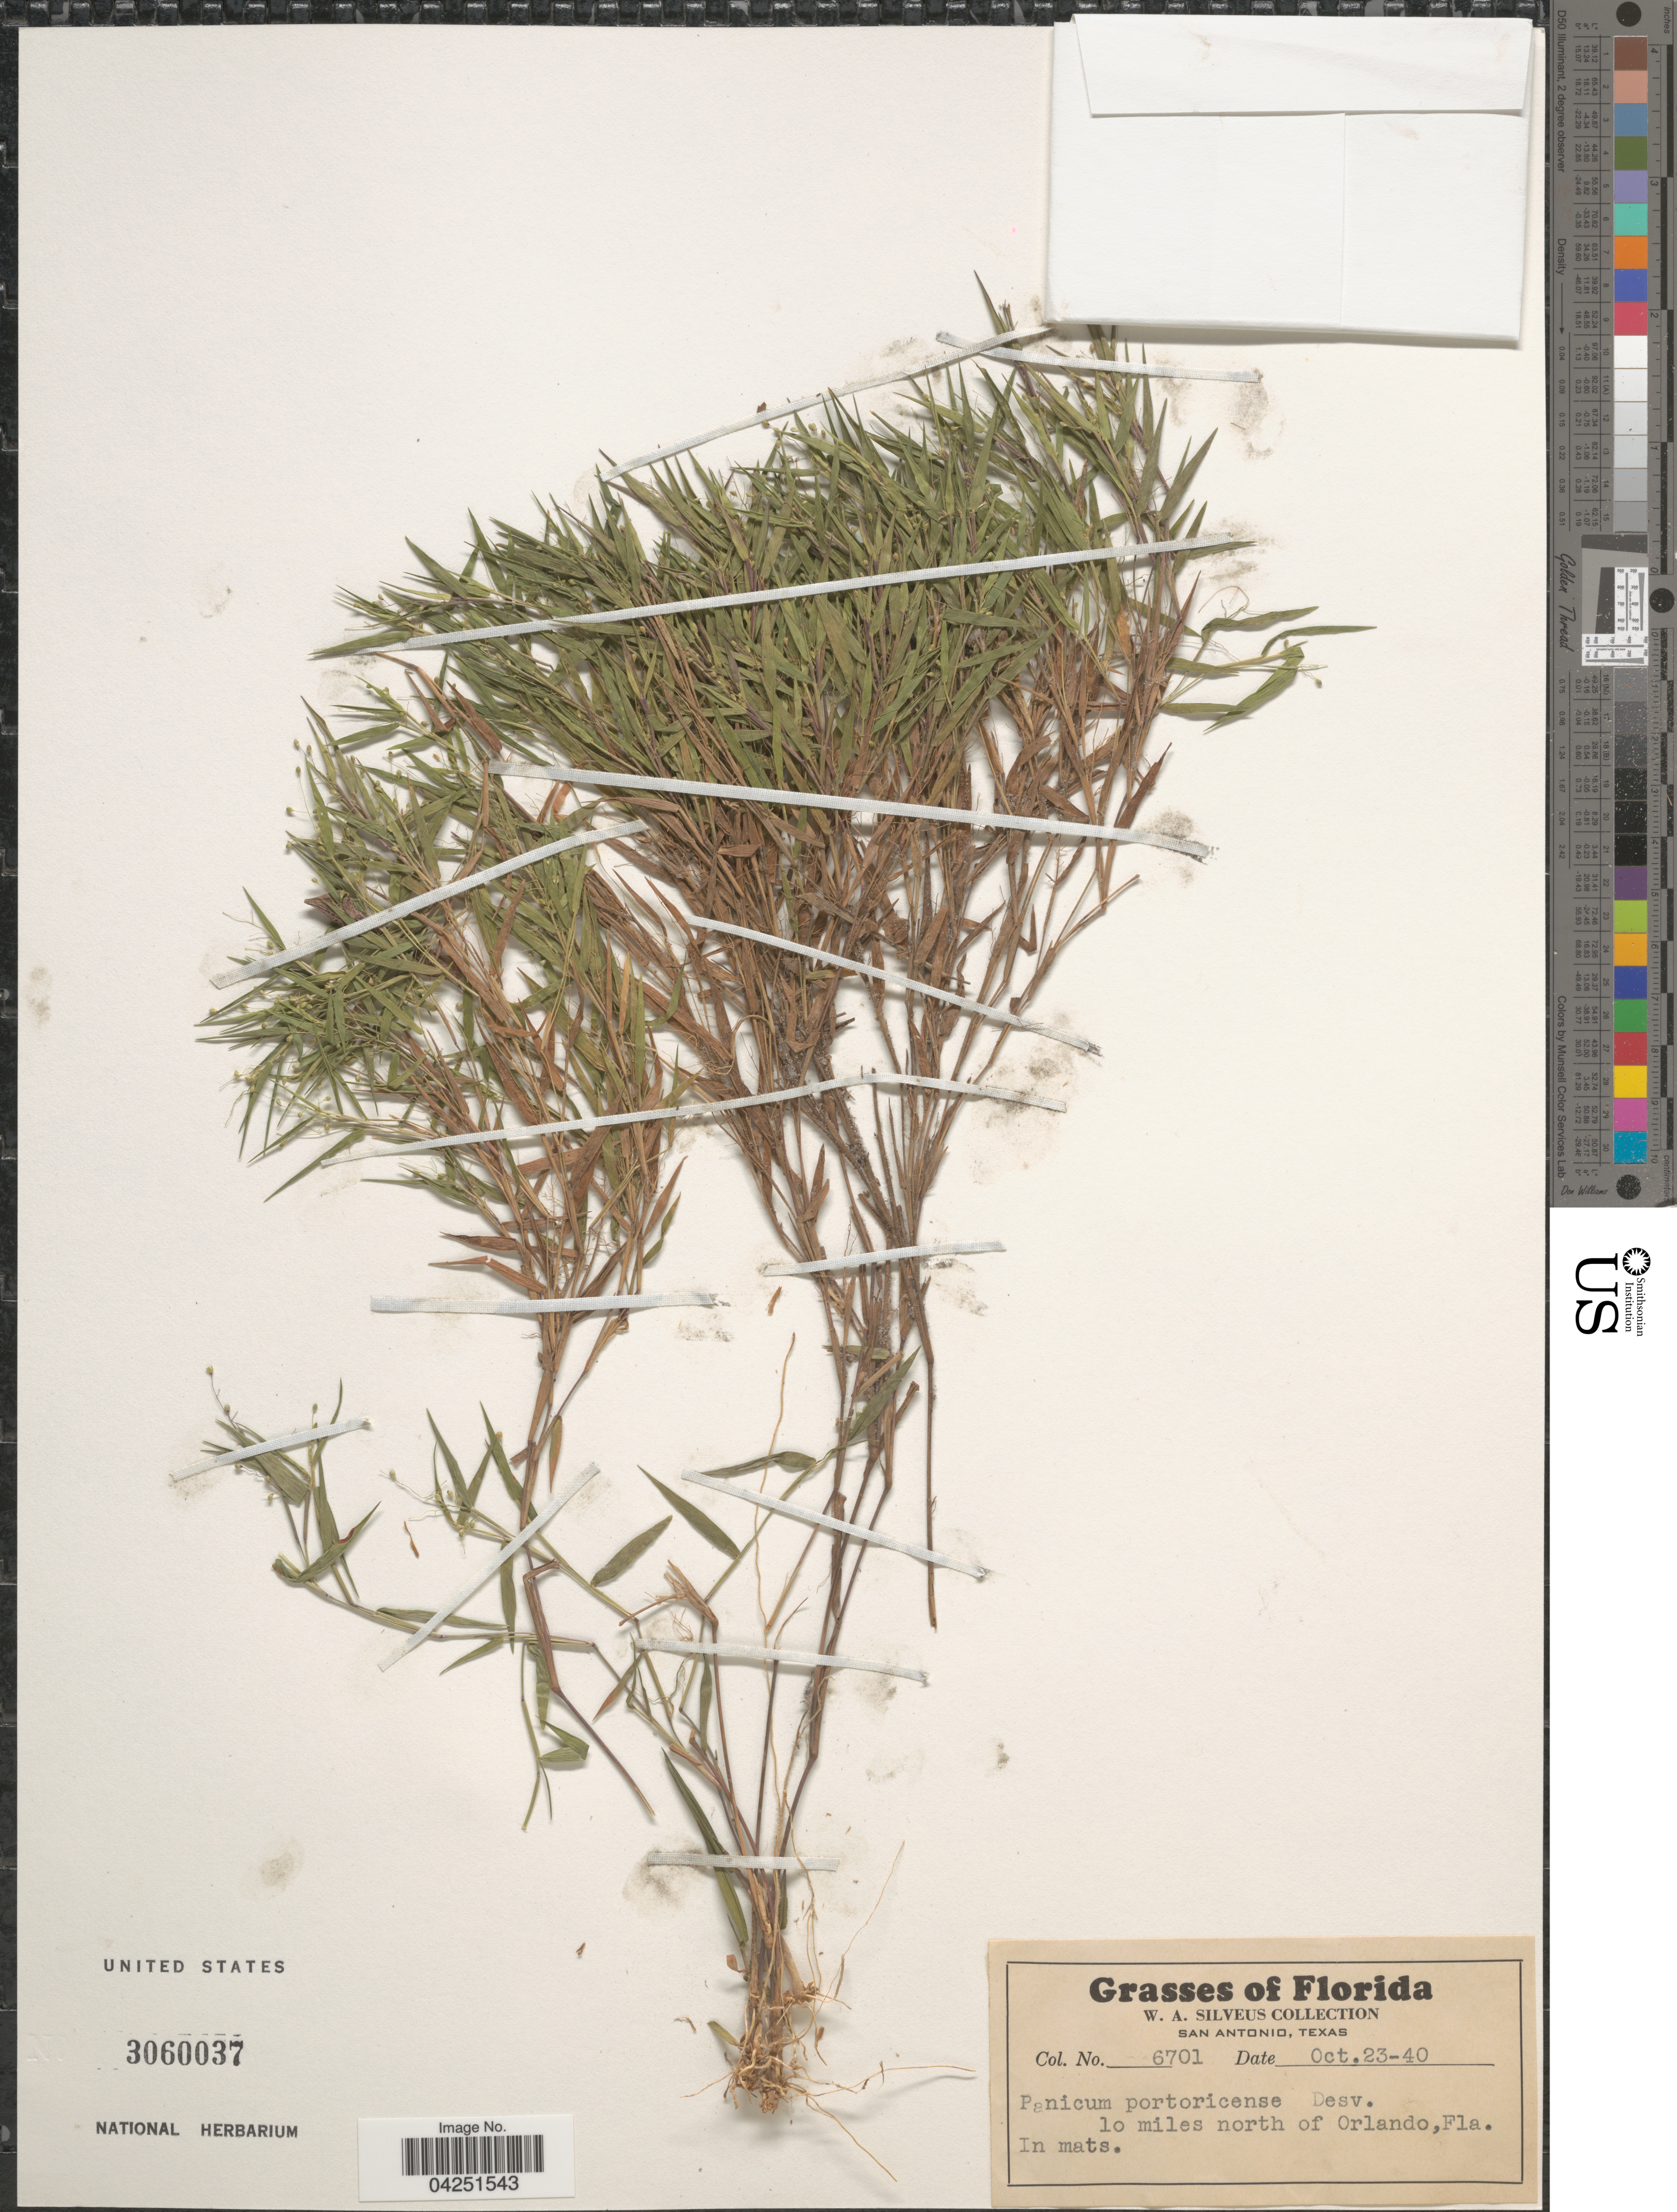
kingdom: Plantae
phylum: Tracheophyta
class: Liliopsida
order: Poales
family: Poaceae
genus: Dichanthelium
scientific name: Dichanthelium acuminatum var. acuminatum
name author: (Sw.) Gould & C.A. Clark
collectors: W. Silveus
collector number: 6701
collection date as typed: Transcribed d/m/y: 23/10/40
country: United States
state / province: Florida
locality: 10 miles north of Orlando. In mats.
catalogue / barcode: US 3060037